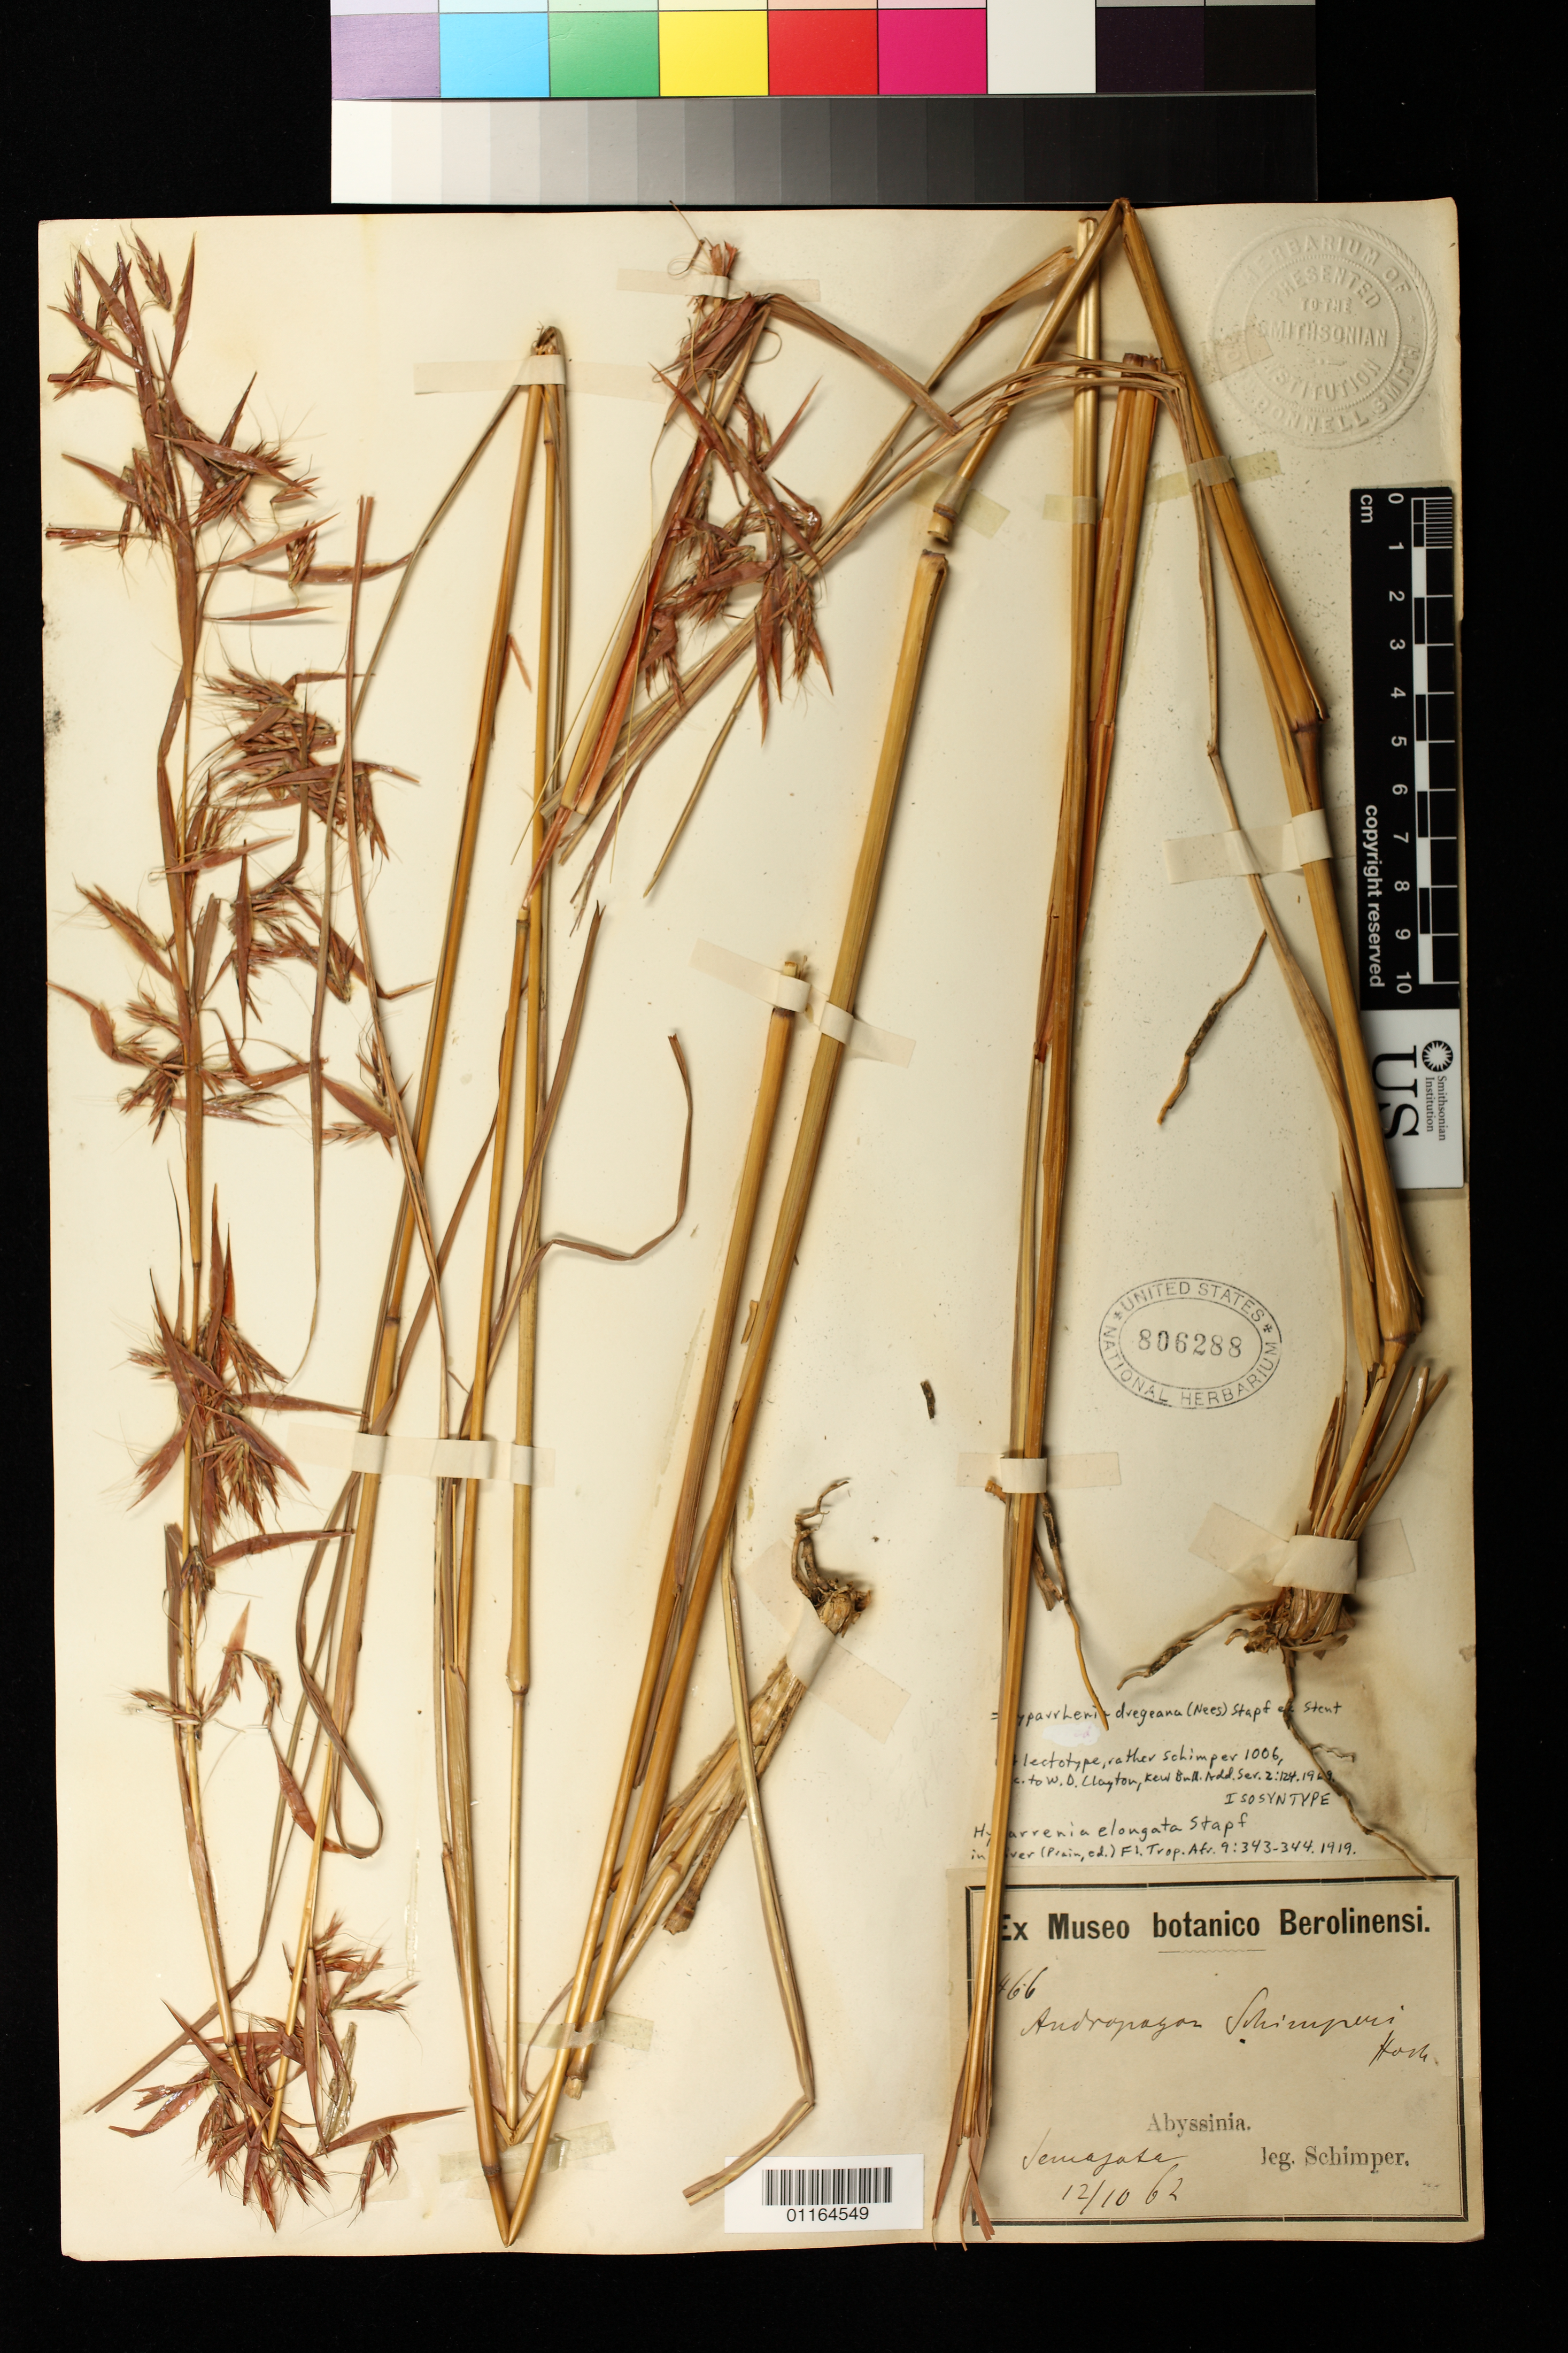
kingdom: Plantae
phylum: Tracheophyta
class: Liliopsida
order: Poales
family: Poaceae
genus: Hyparrhenia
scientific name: Hyparrhenia elongata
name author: Stapf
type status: Isosyntype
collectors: G. W. Schimper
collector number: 466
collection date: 1862-10-12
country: Ethiopia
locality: Abyssinia: Semajasa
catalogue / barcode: US 806288